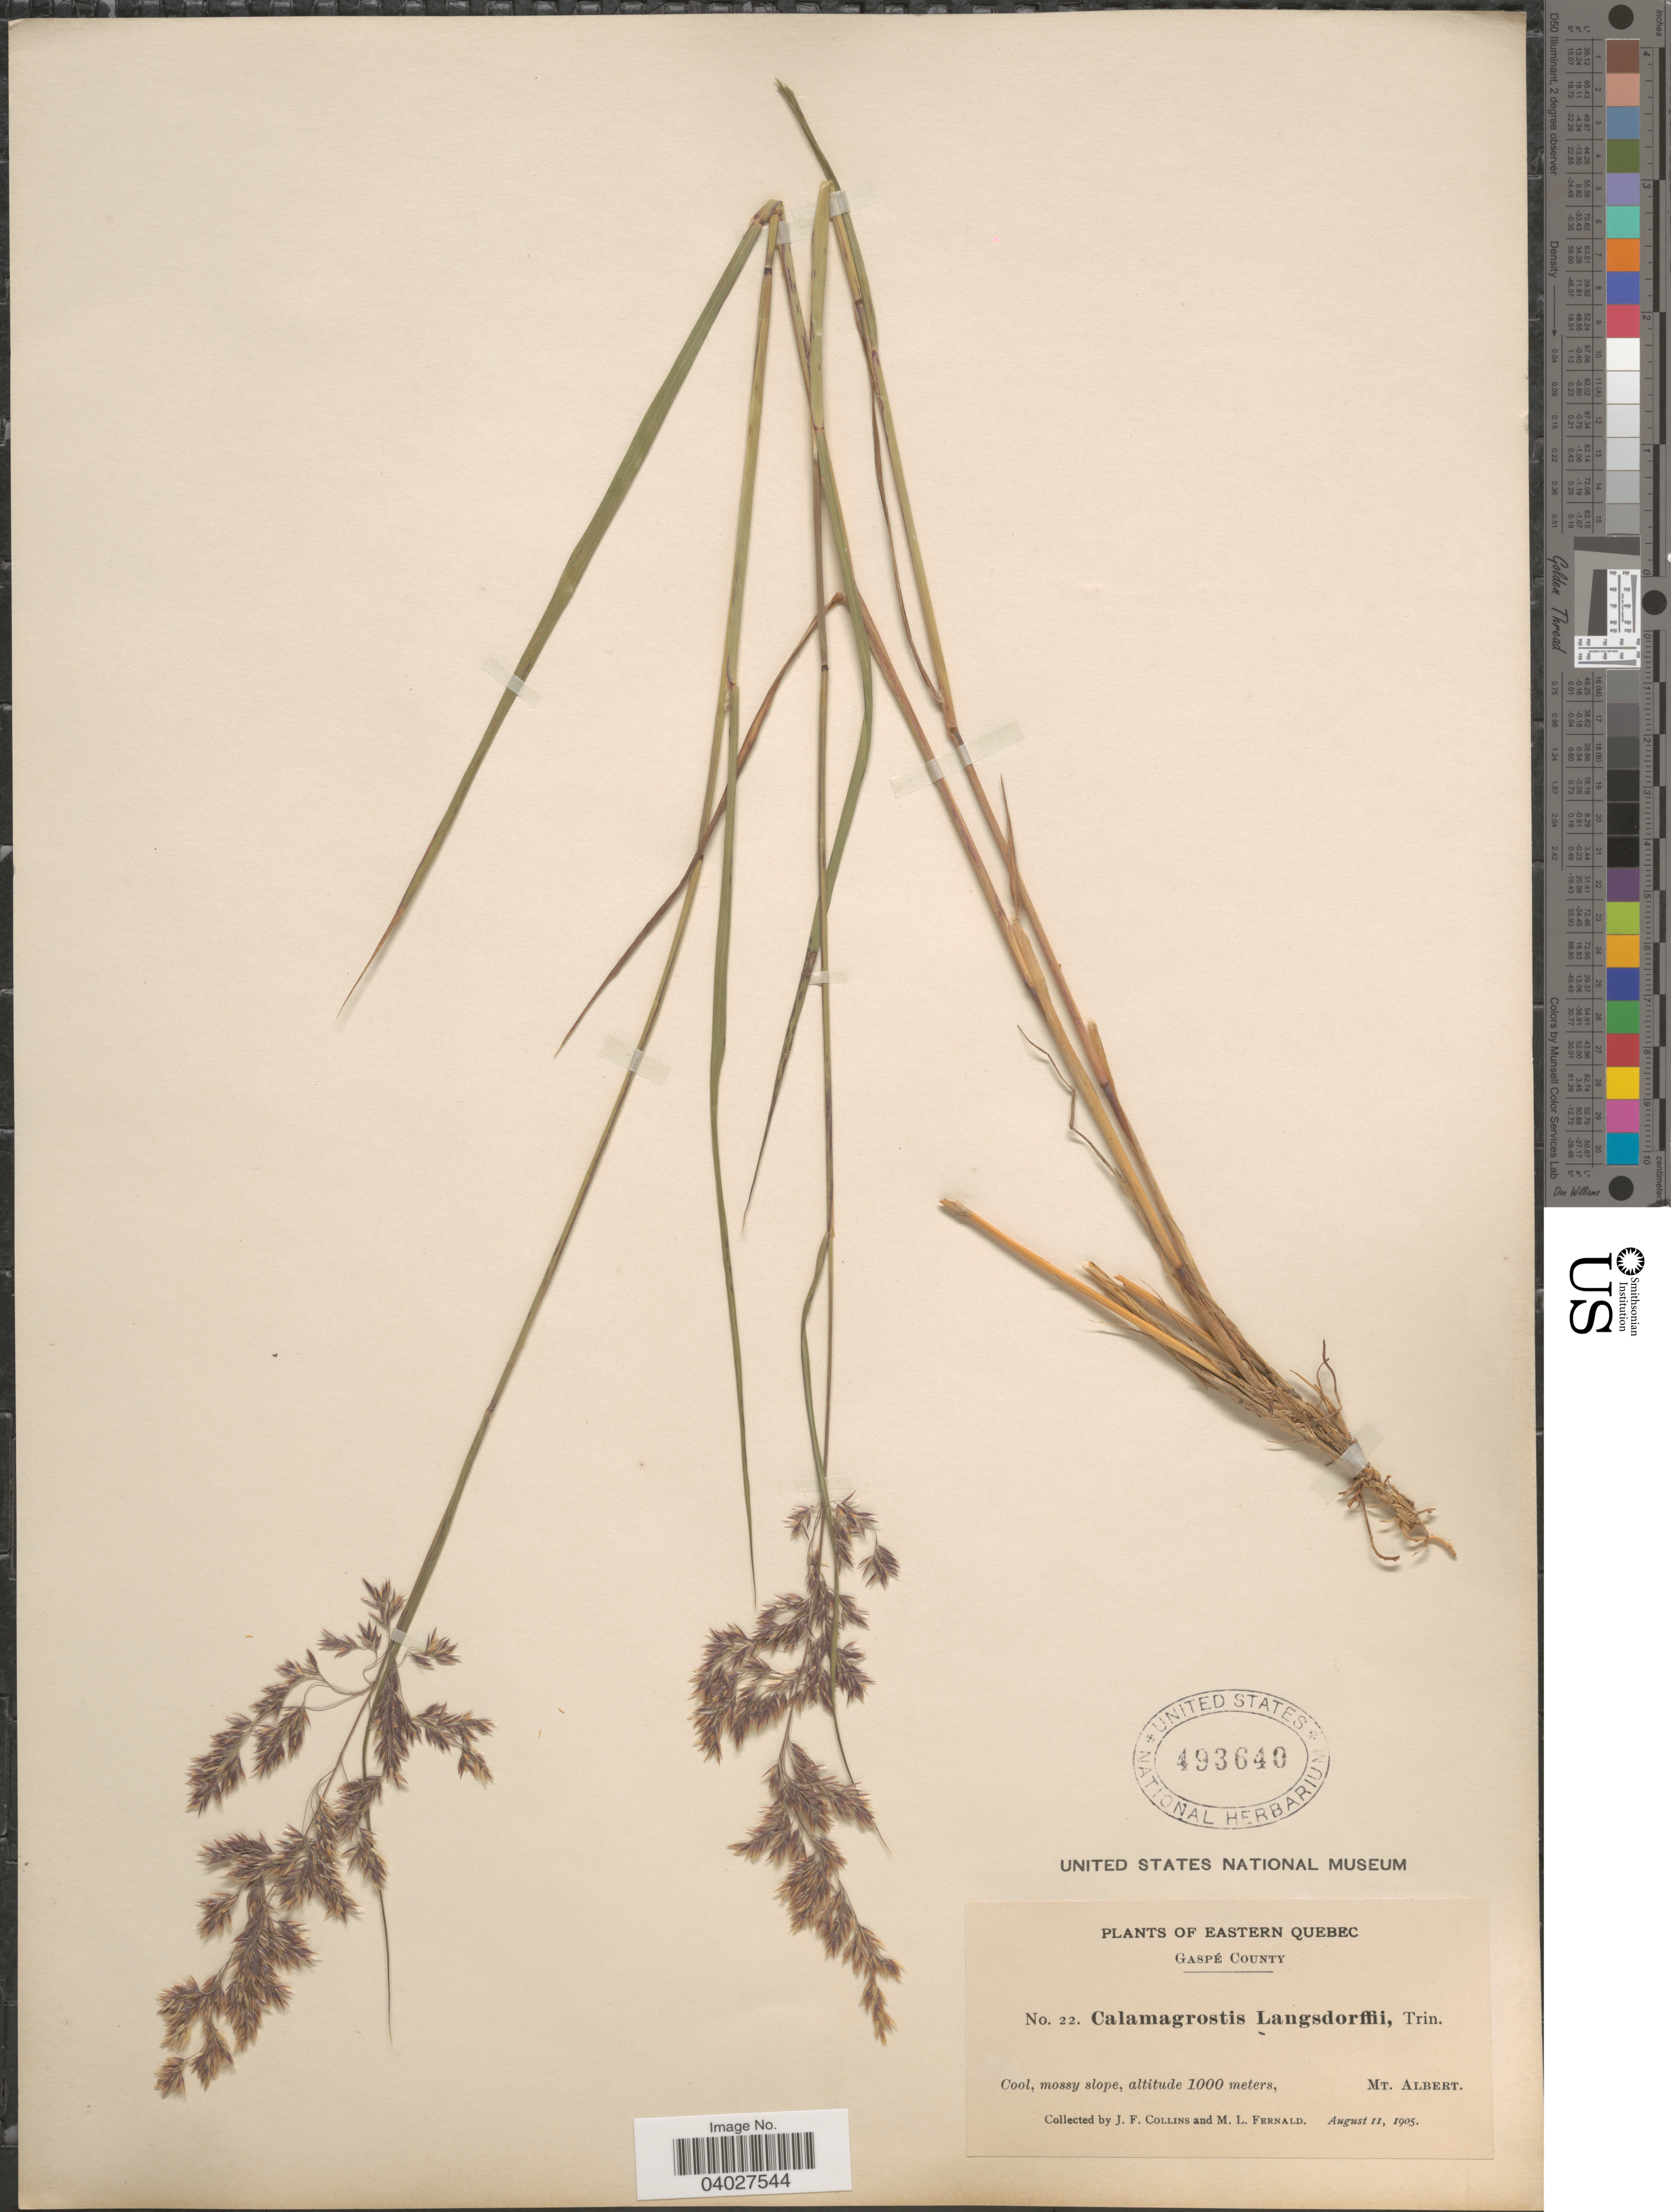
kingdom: Plantae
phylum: Tracheophyta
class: Liliopsida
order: Poales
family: Poaceae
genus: Calamagrostis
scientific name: Calamagrostis canadensis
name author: (Michx.) P. Beauv.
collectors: J. Collins & M. L. Fernald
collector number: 22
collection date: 1905-08-11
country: Canada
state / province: Quebec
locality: Eastern Quebec. Gaspé County. Mt. Albert.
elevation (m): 1000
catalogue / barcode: US 493640